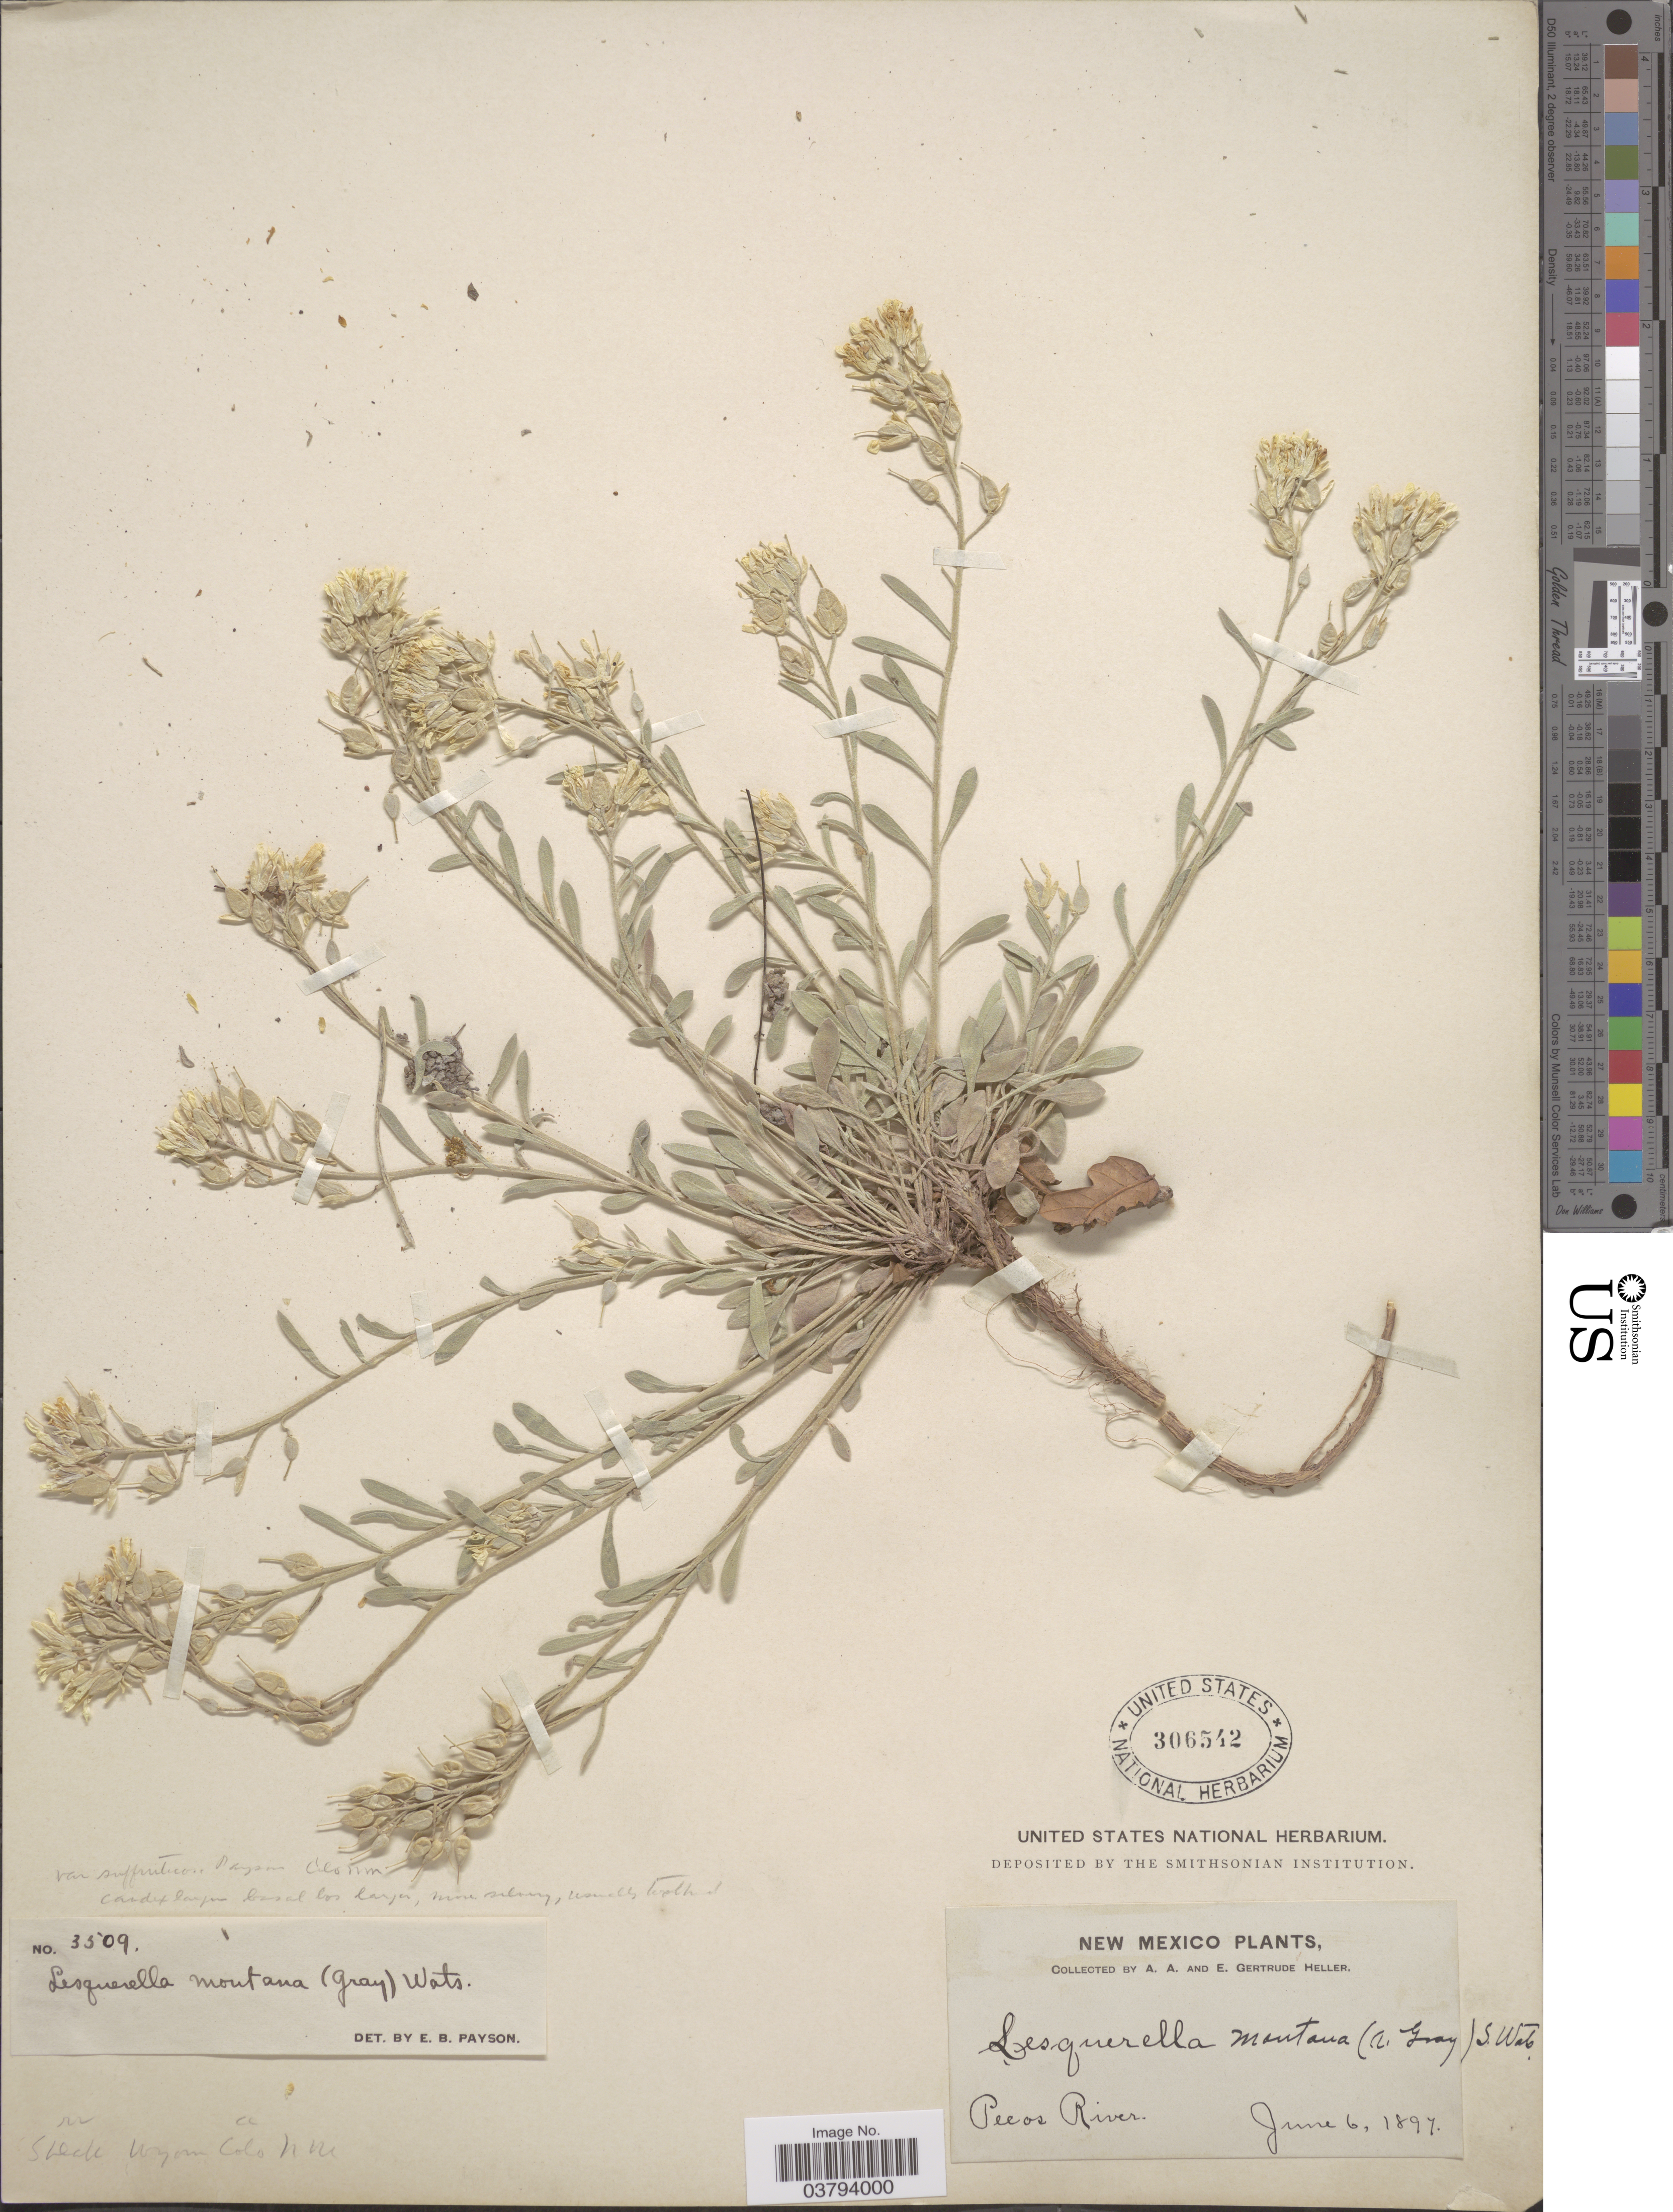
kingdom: Plantae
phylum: Tracheophyta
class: Magnoliopsida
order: Brassicales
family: Brassicaceae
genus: Lesquerella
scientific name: Lesquerella montana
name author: (A. Gray) S. Watson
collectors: A. Nelson & E. G. Heller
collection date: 1897-06-06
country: United States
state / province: New Mexico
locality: Pecos River.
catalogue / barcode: US 306542